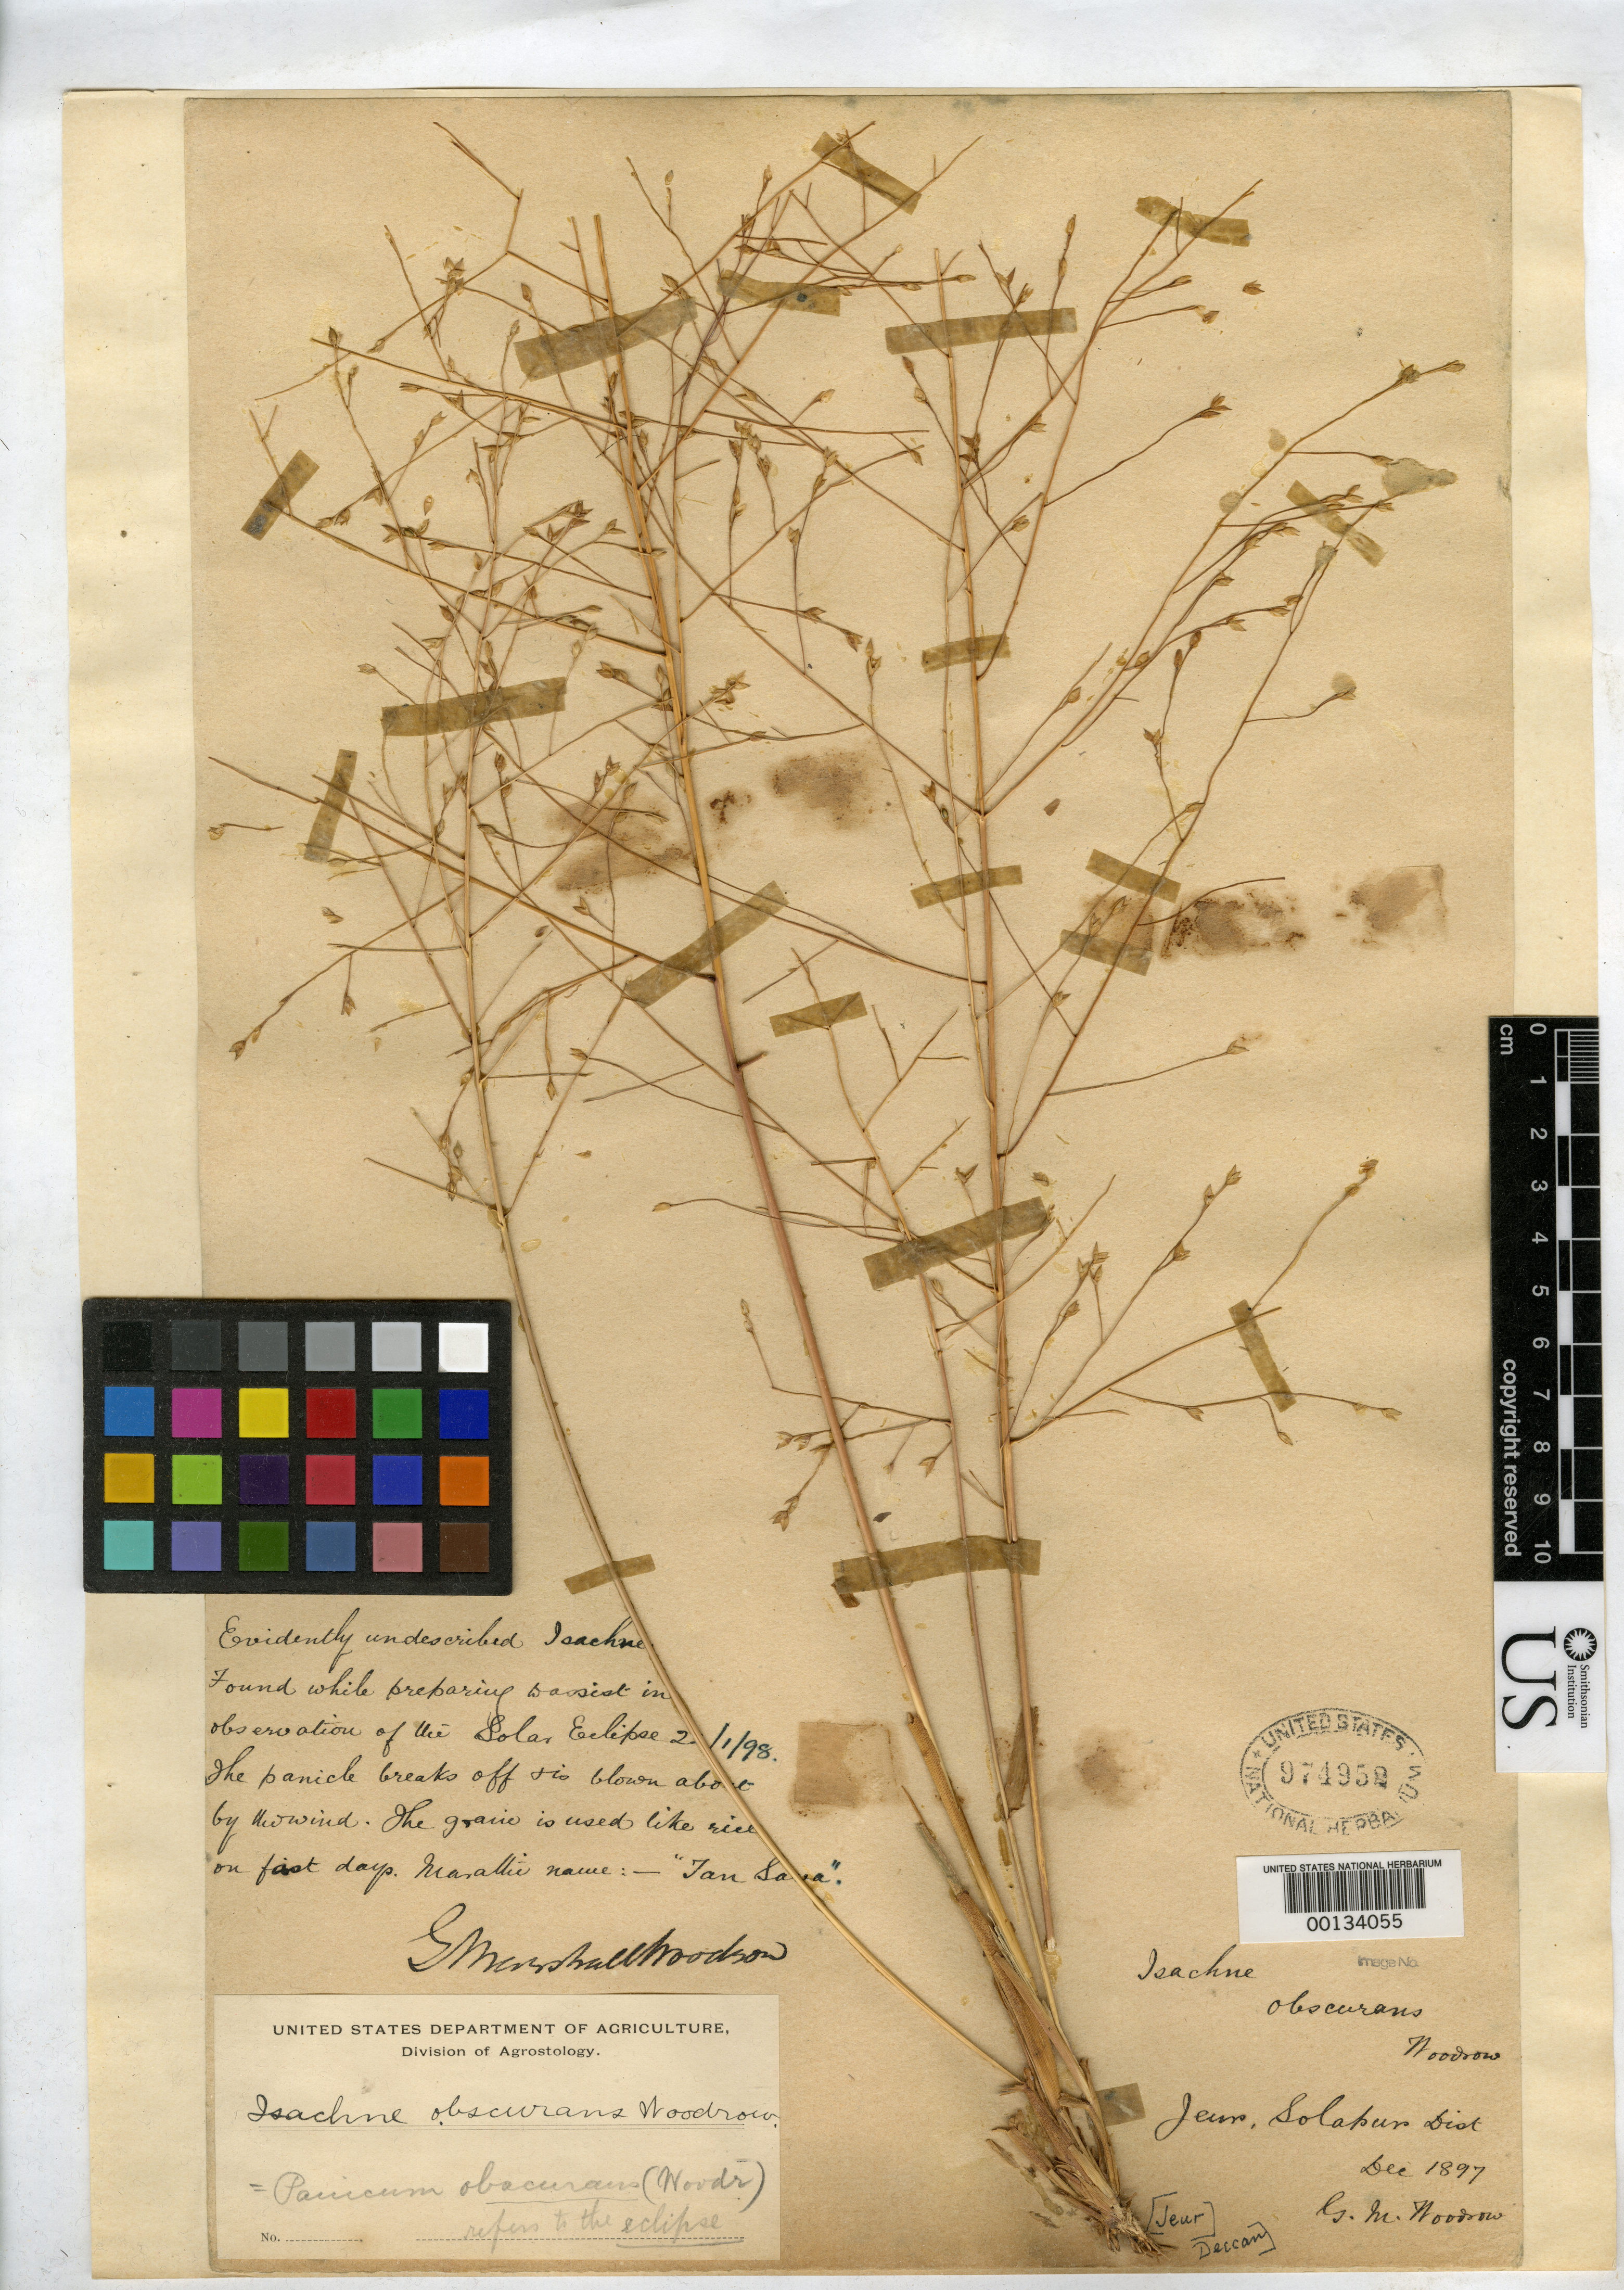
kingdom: Plantae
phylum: Tracheophyta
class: Liliopsida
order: Poales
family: Poaceae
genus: Isachne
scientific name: Isachne obscurans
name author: Woodrow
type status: Type Collection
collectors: M. Woodrow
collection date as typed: Dec 1897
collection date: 1897-12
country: India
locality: Jeur, in the Deccan.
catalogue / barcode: US 974952